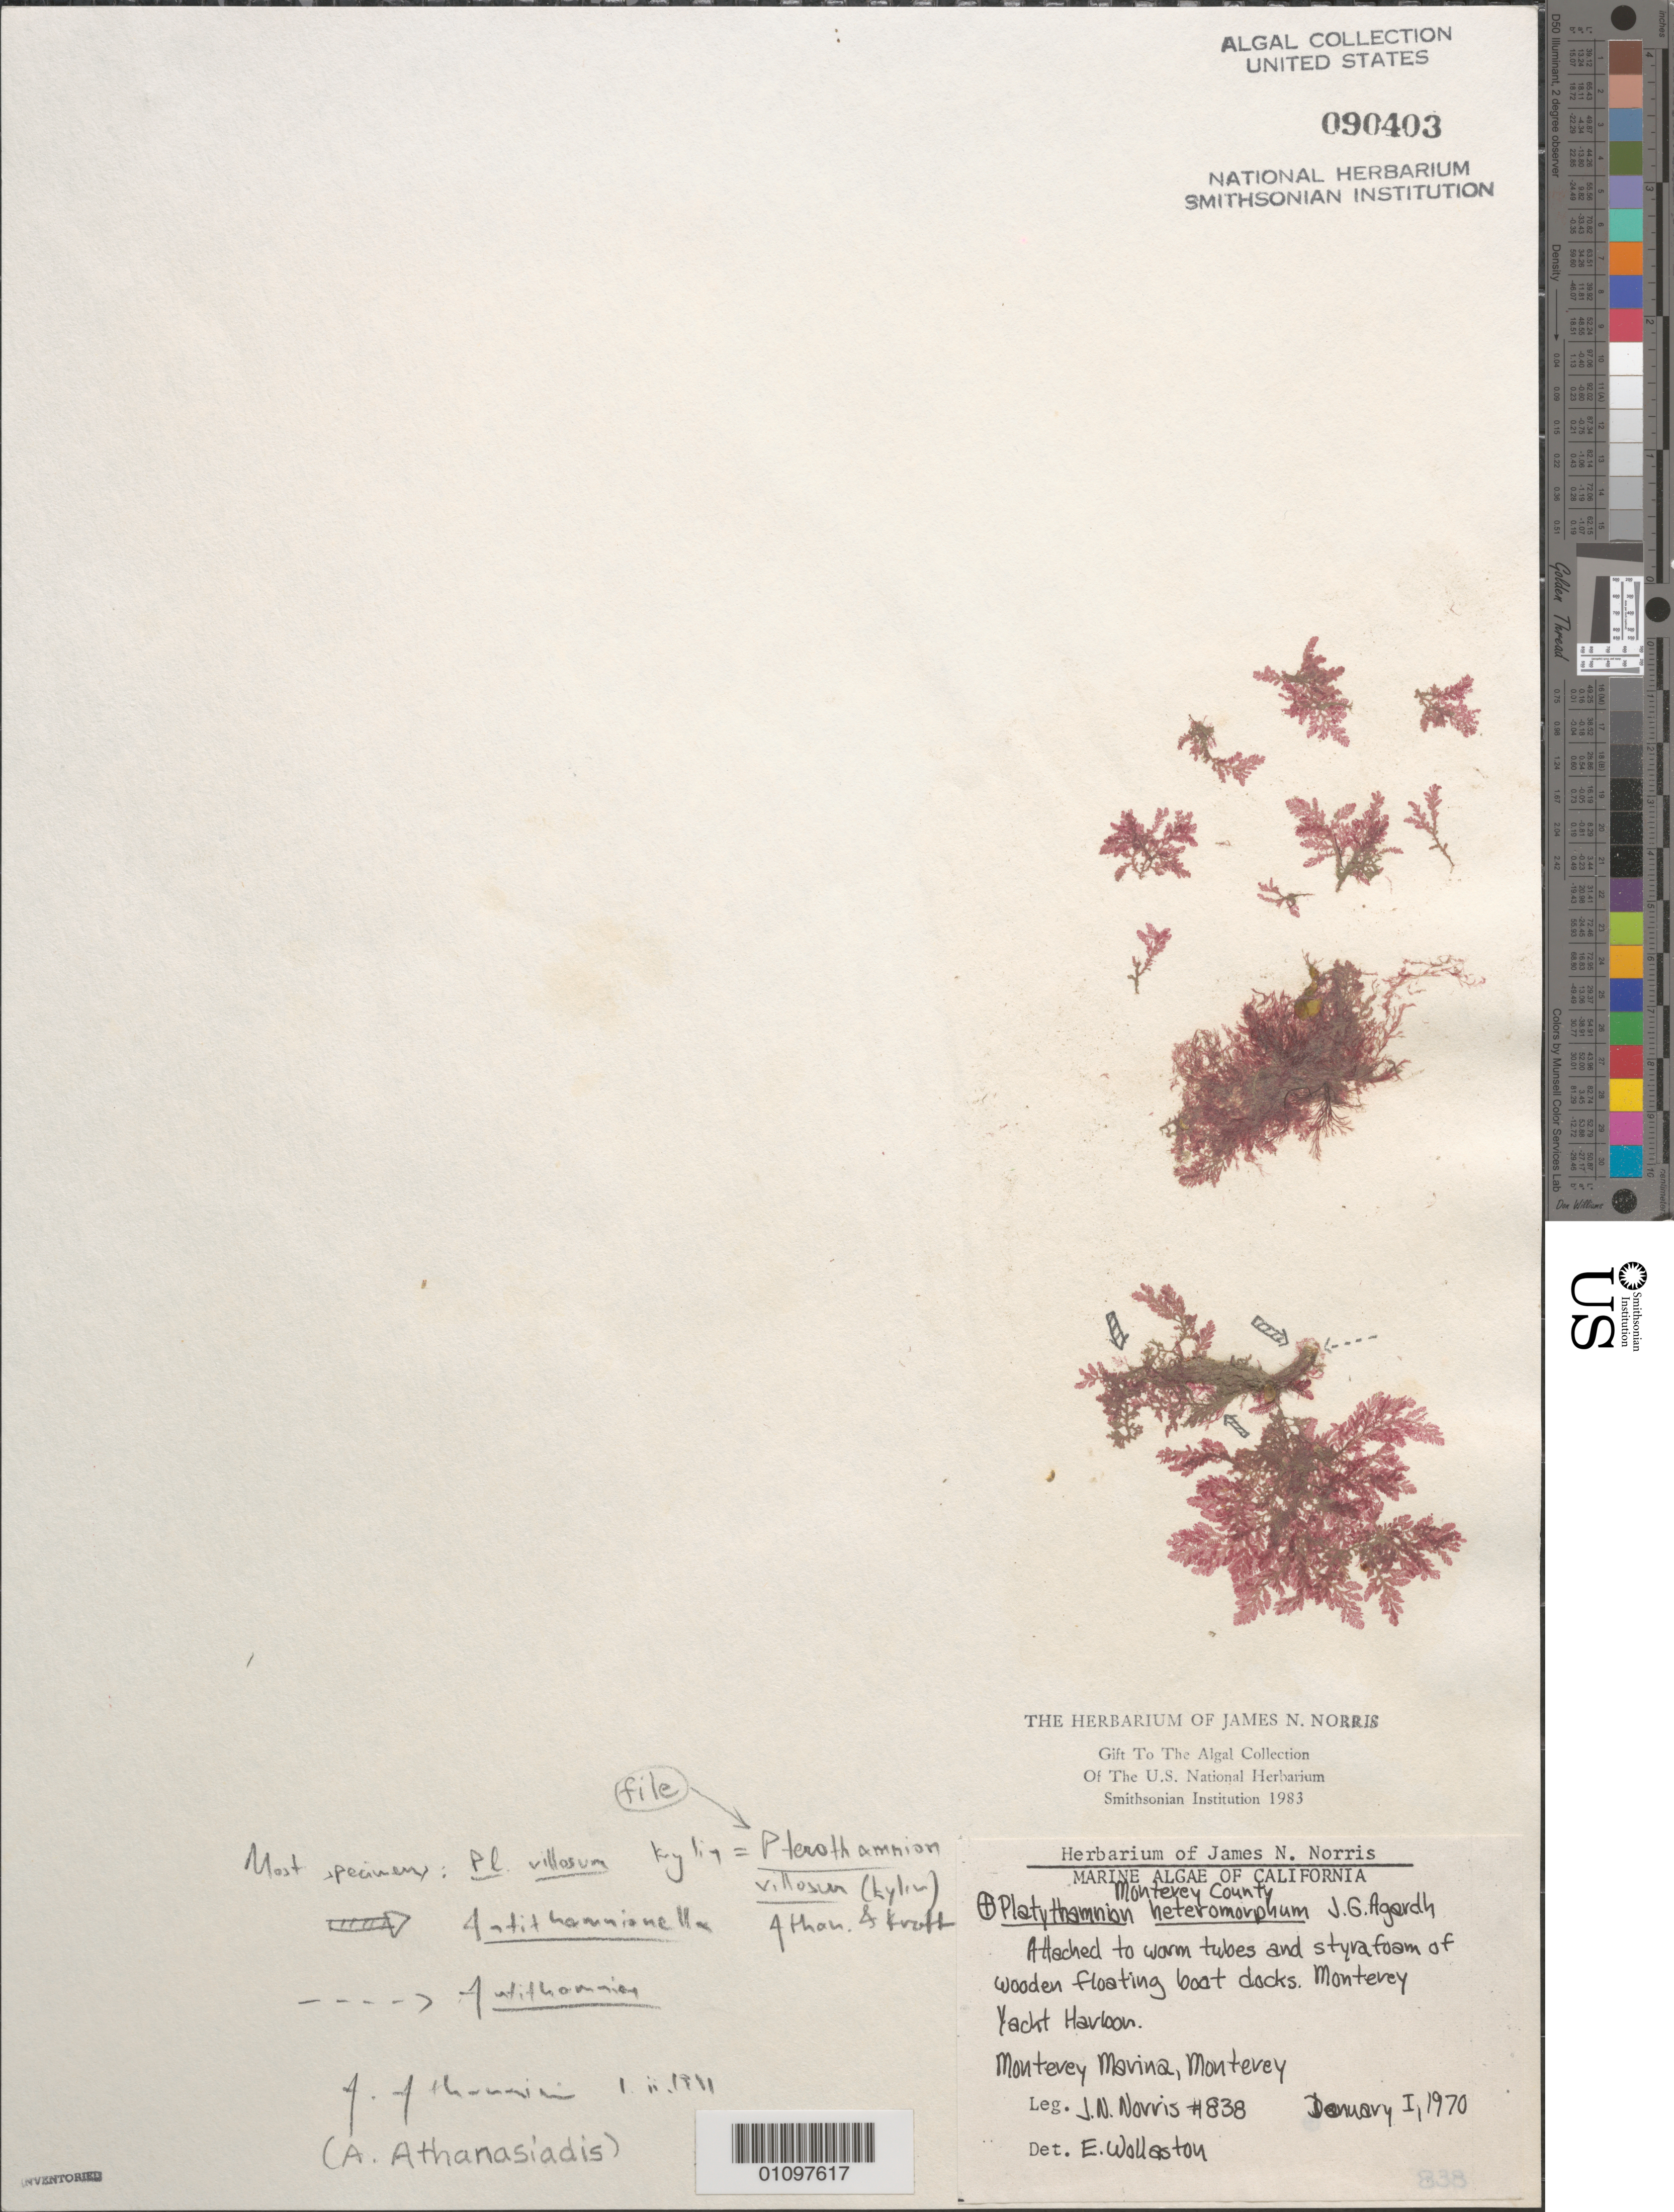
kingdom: Plantae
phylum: Rhodophyta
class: Florideophyceae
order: Ceramiales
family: Ceramiaceae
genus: Pterothamnion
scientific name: Pterothamnion villosum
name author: (Kylin) A. Athanasiadis & G.T.Kraft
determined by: Athanasiadis, A., (GOTEX), Gothenburg University (SWEDEN)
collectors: J. N. Norris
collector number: JN-838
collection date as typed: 01 Jan 1970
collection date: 1970-01-01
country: United States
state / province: California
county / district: Monterey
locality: Monterey Yacht Harbor, Monterey Marina, Monterey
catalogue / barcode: US 90403